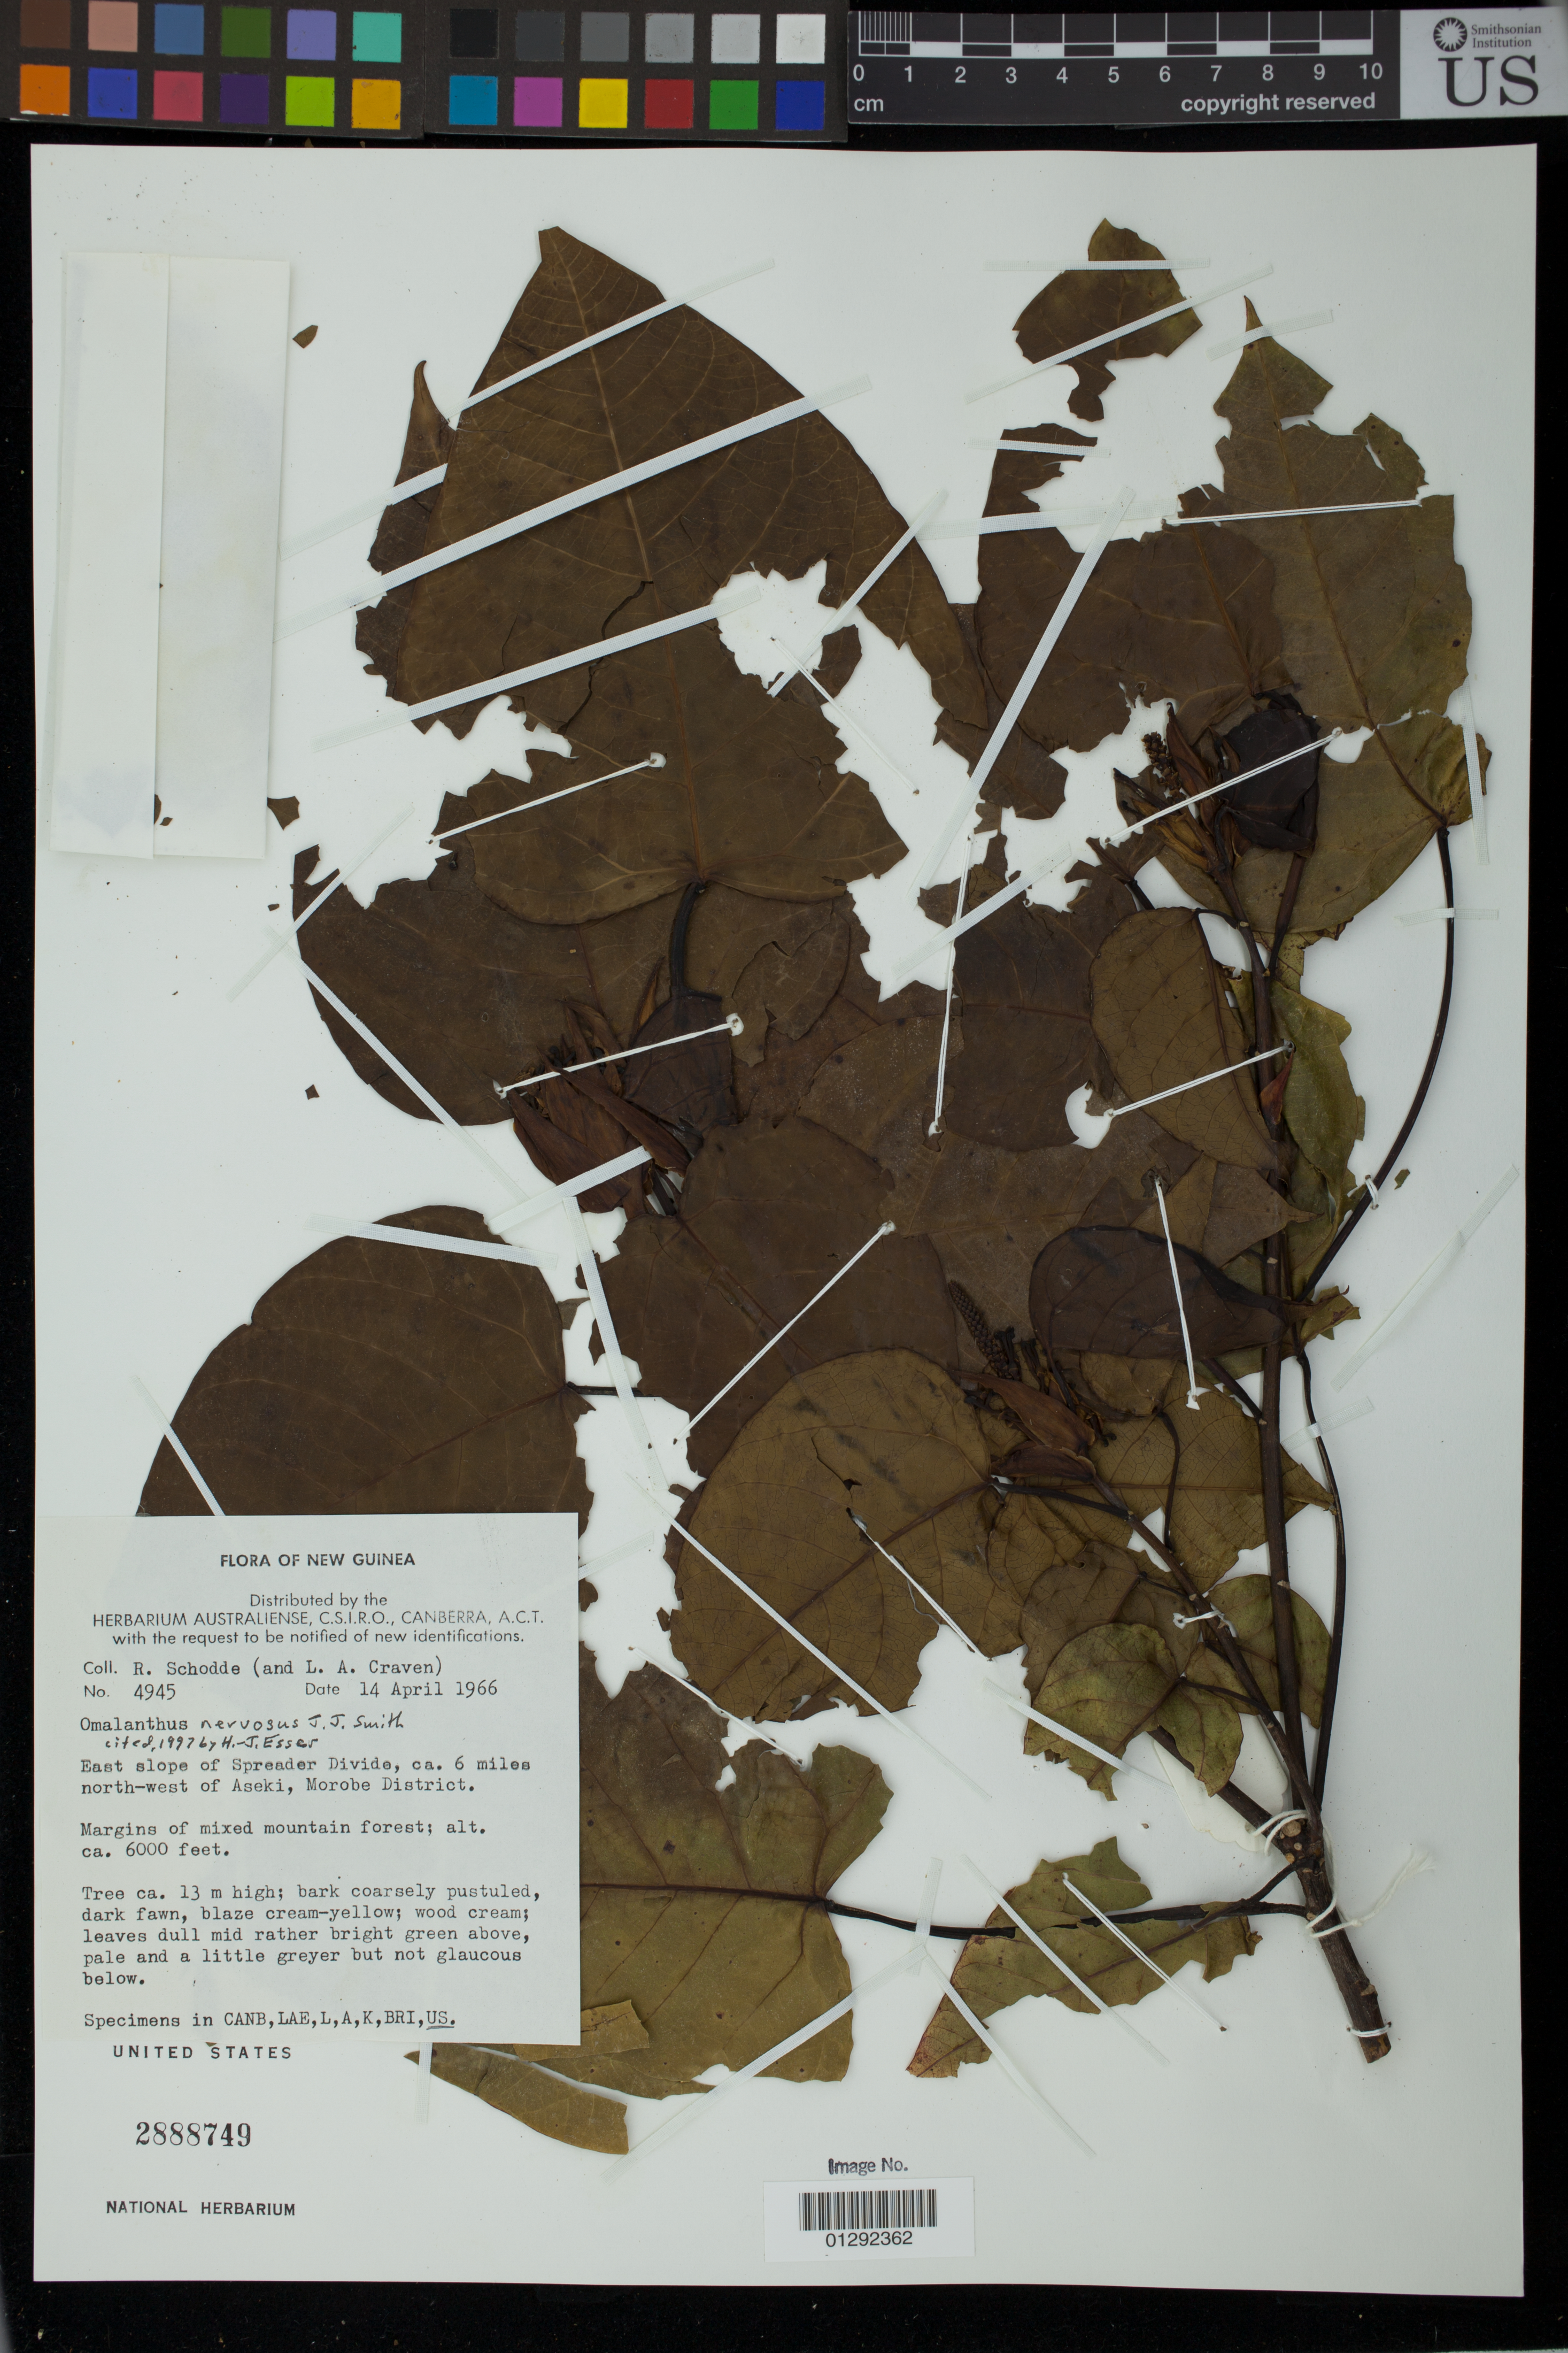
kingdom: Plantae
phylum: Tracheophyta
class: Magnoliopsida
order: Malpighiales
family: Euphorbiaceae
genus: Homalanthus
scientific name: Homalanthus nervosus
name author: J.J. Sm.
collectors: R. Schodde & L. A. Craven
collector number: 4945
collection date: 1966-04-14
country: Papua New Guinea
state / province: Morobe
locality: East slope of Spreader Dvide, ca. 6 miles north-west of Aseki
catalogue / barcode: US 2888749